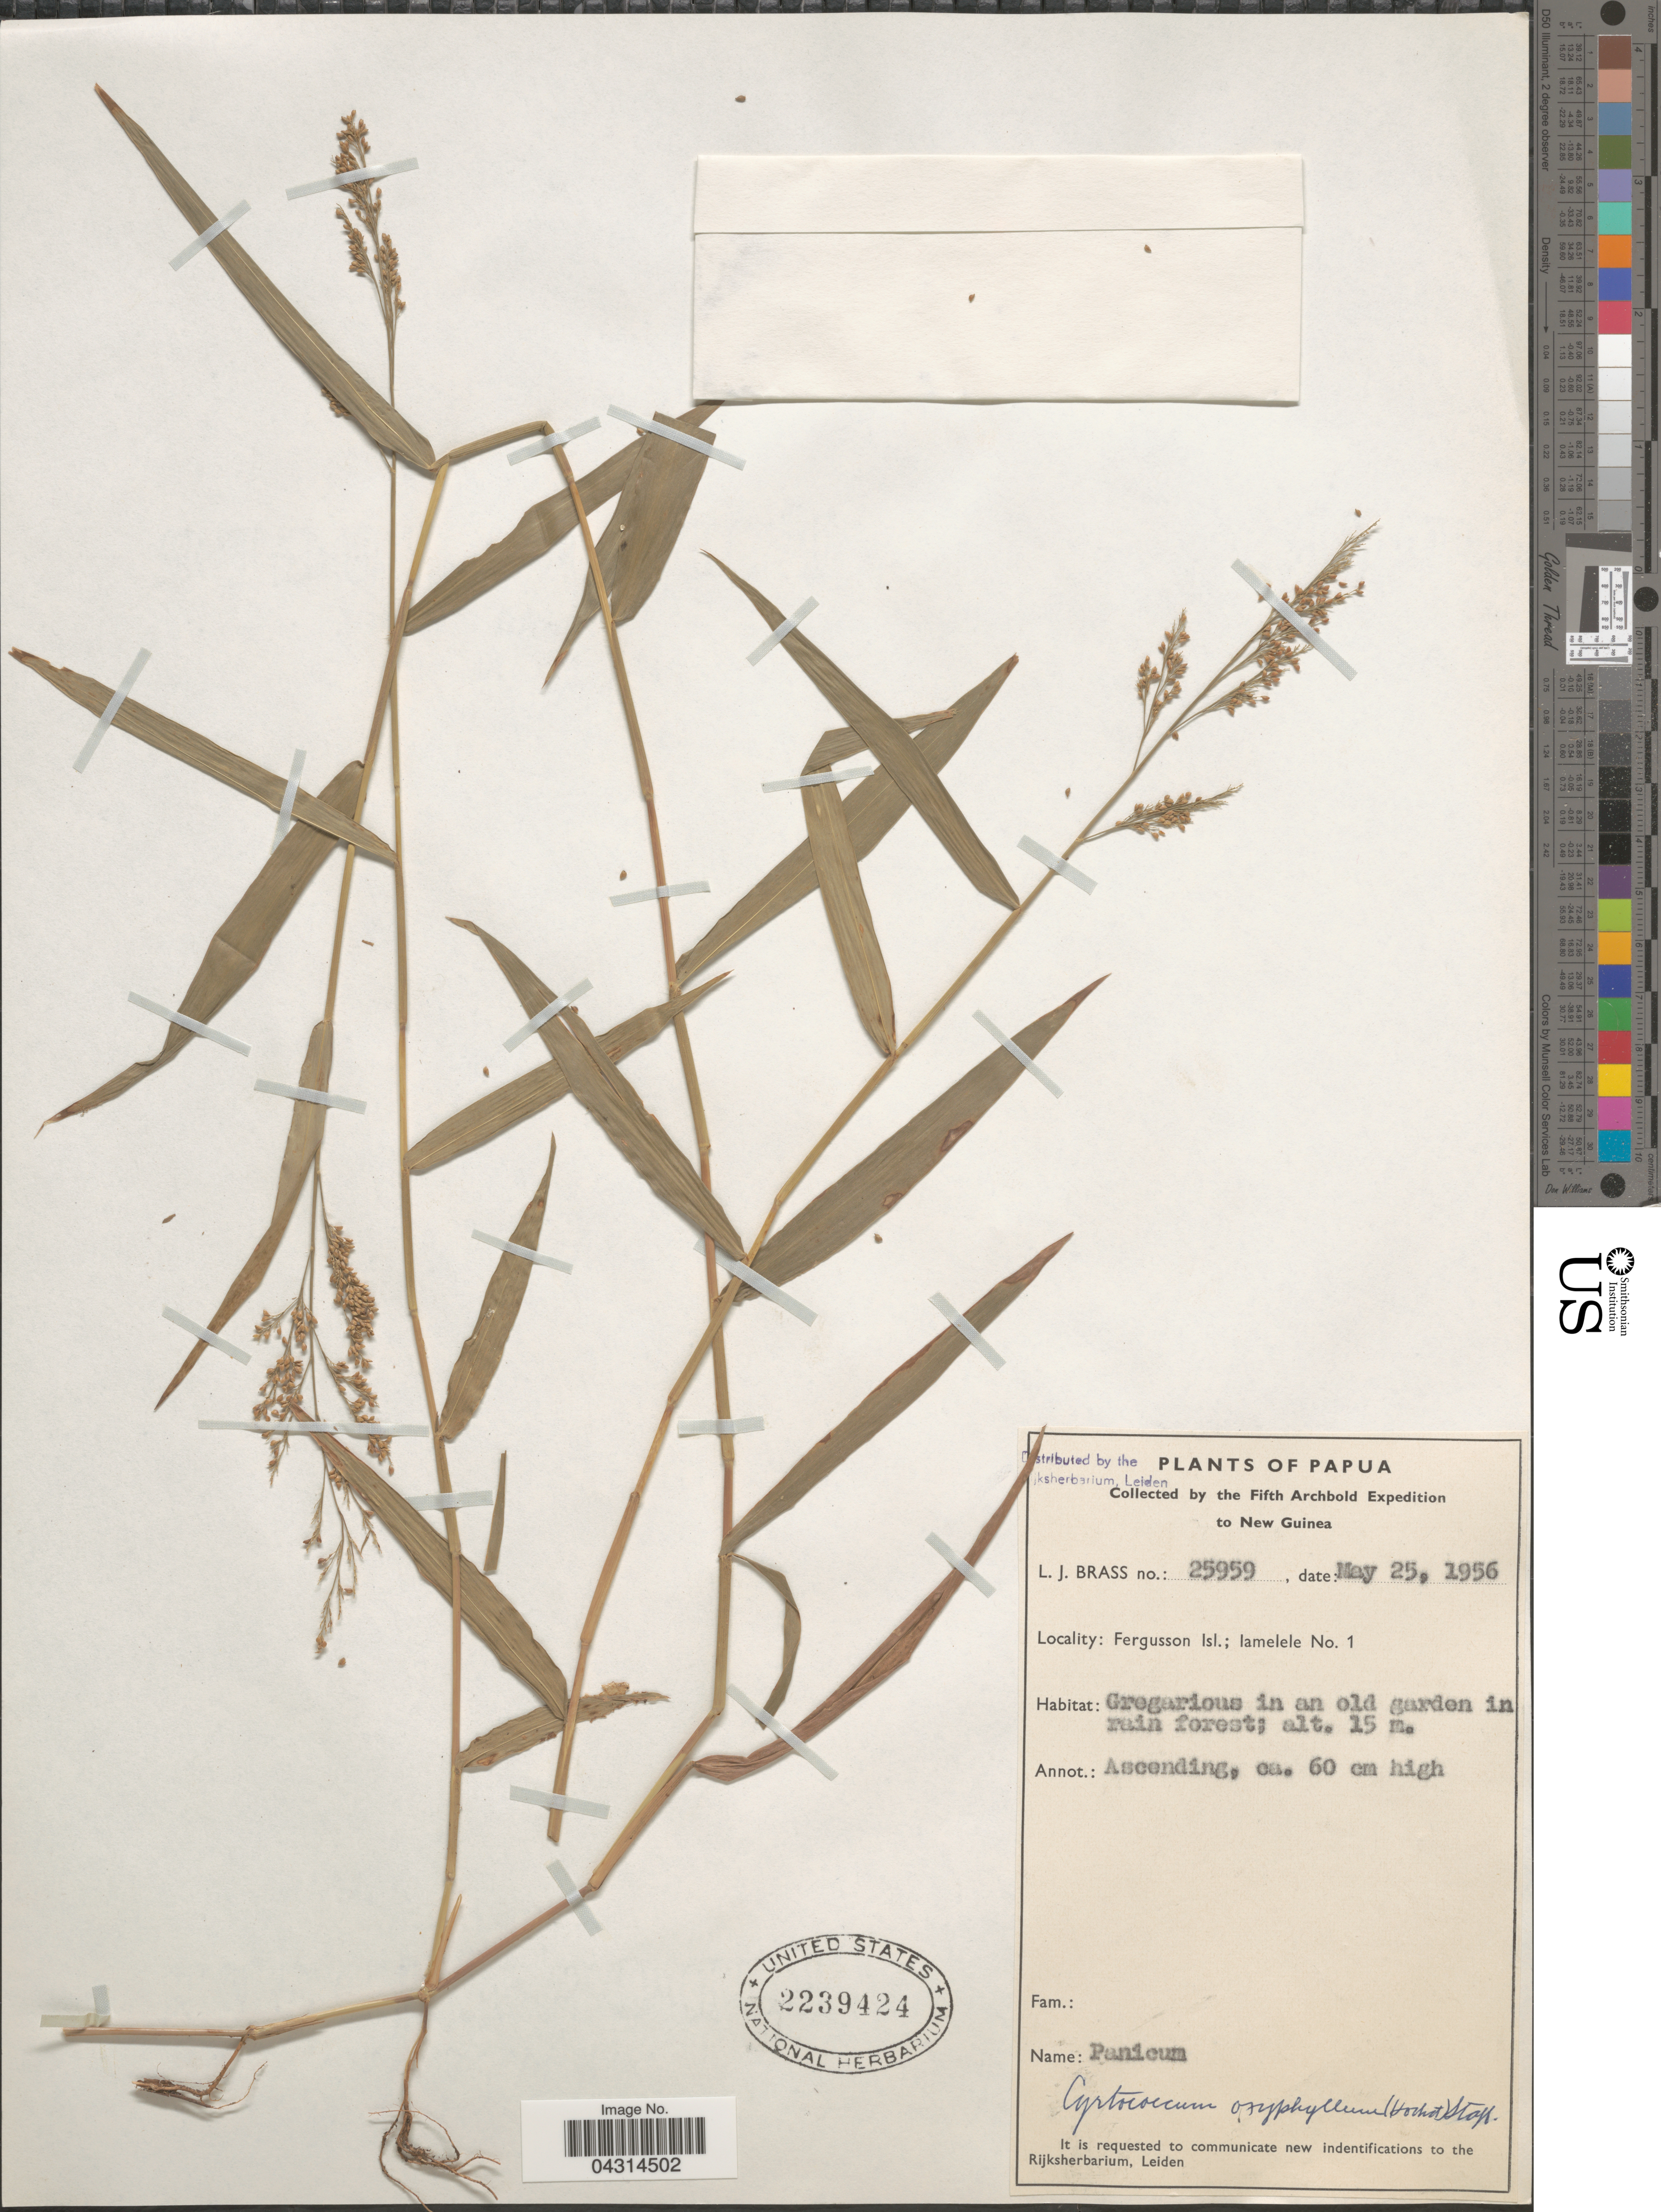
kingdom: Plantae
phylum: Tracheophyta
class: Liliopsida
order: Poales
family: Poaceae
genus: Cyrtococcum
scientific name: Cyrtococcum oxyphyllum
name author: (Steud.) Stapf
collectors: L. J. Brass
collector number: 25959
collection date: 1956-05-25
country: Papua New Guinea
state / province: Milne Bay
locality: Papua. The Fifth Archbold Expedition to New Guinea. Fergusson Isl.; Iamelele No. 1.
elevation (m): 15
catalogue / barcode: US 2239424